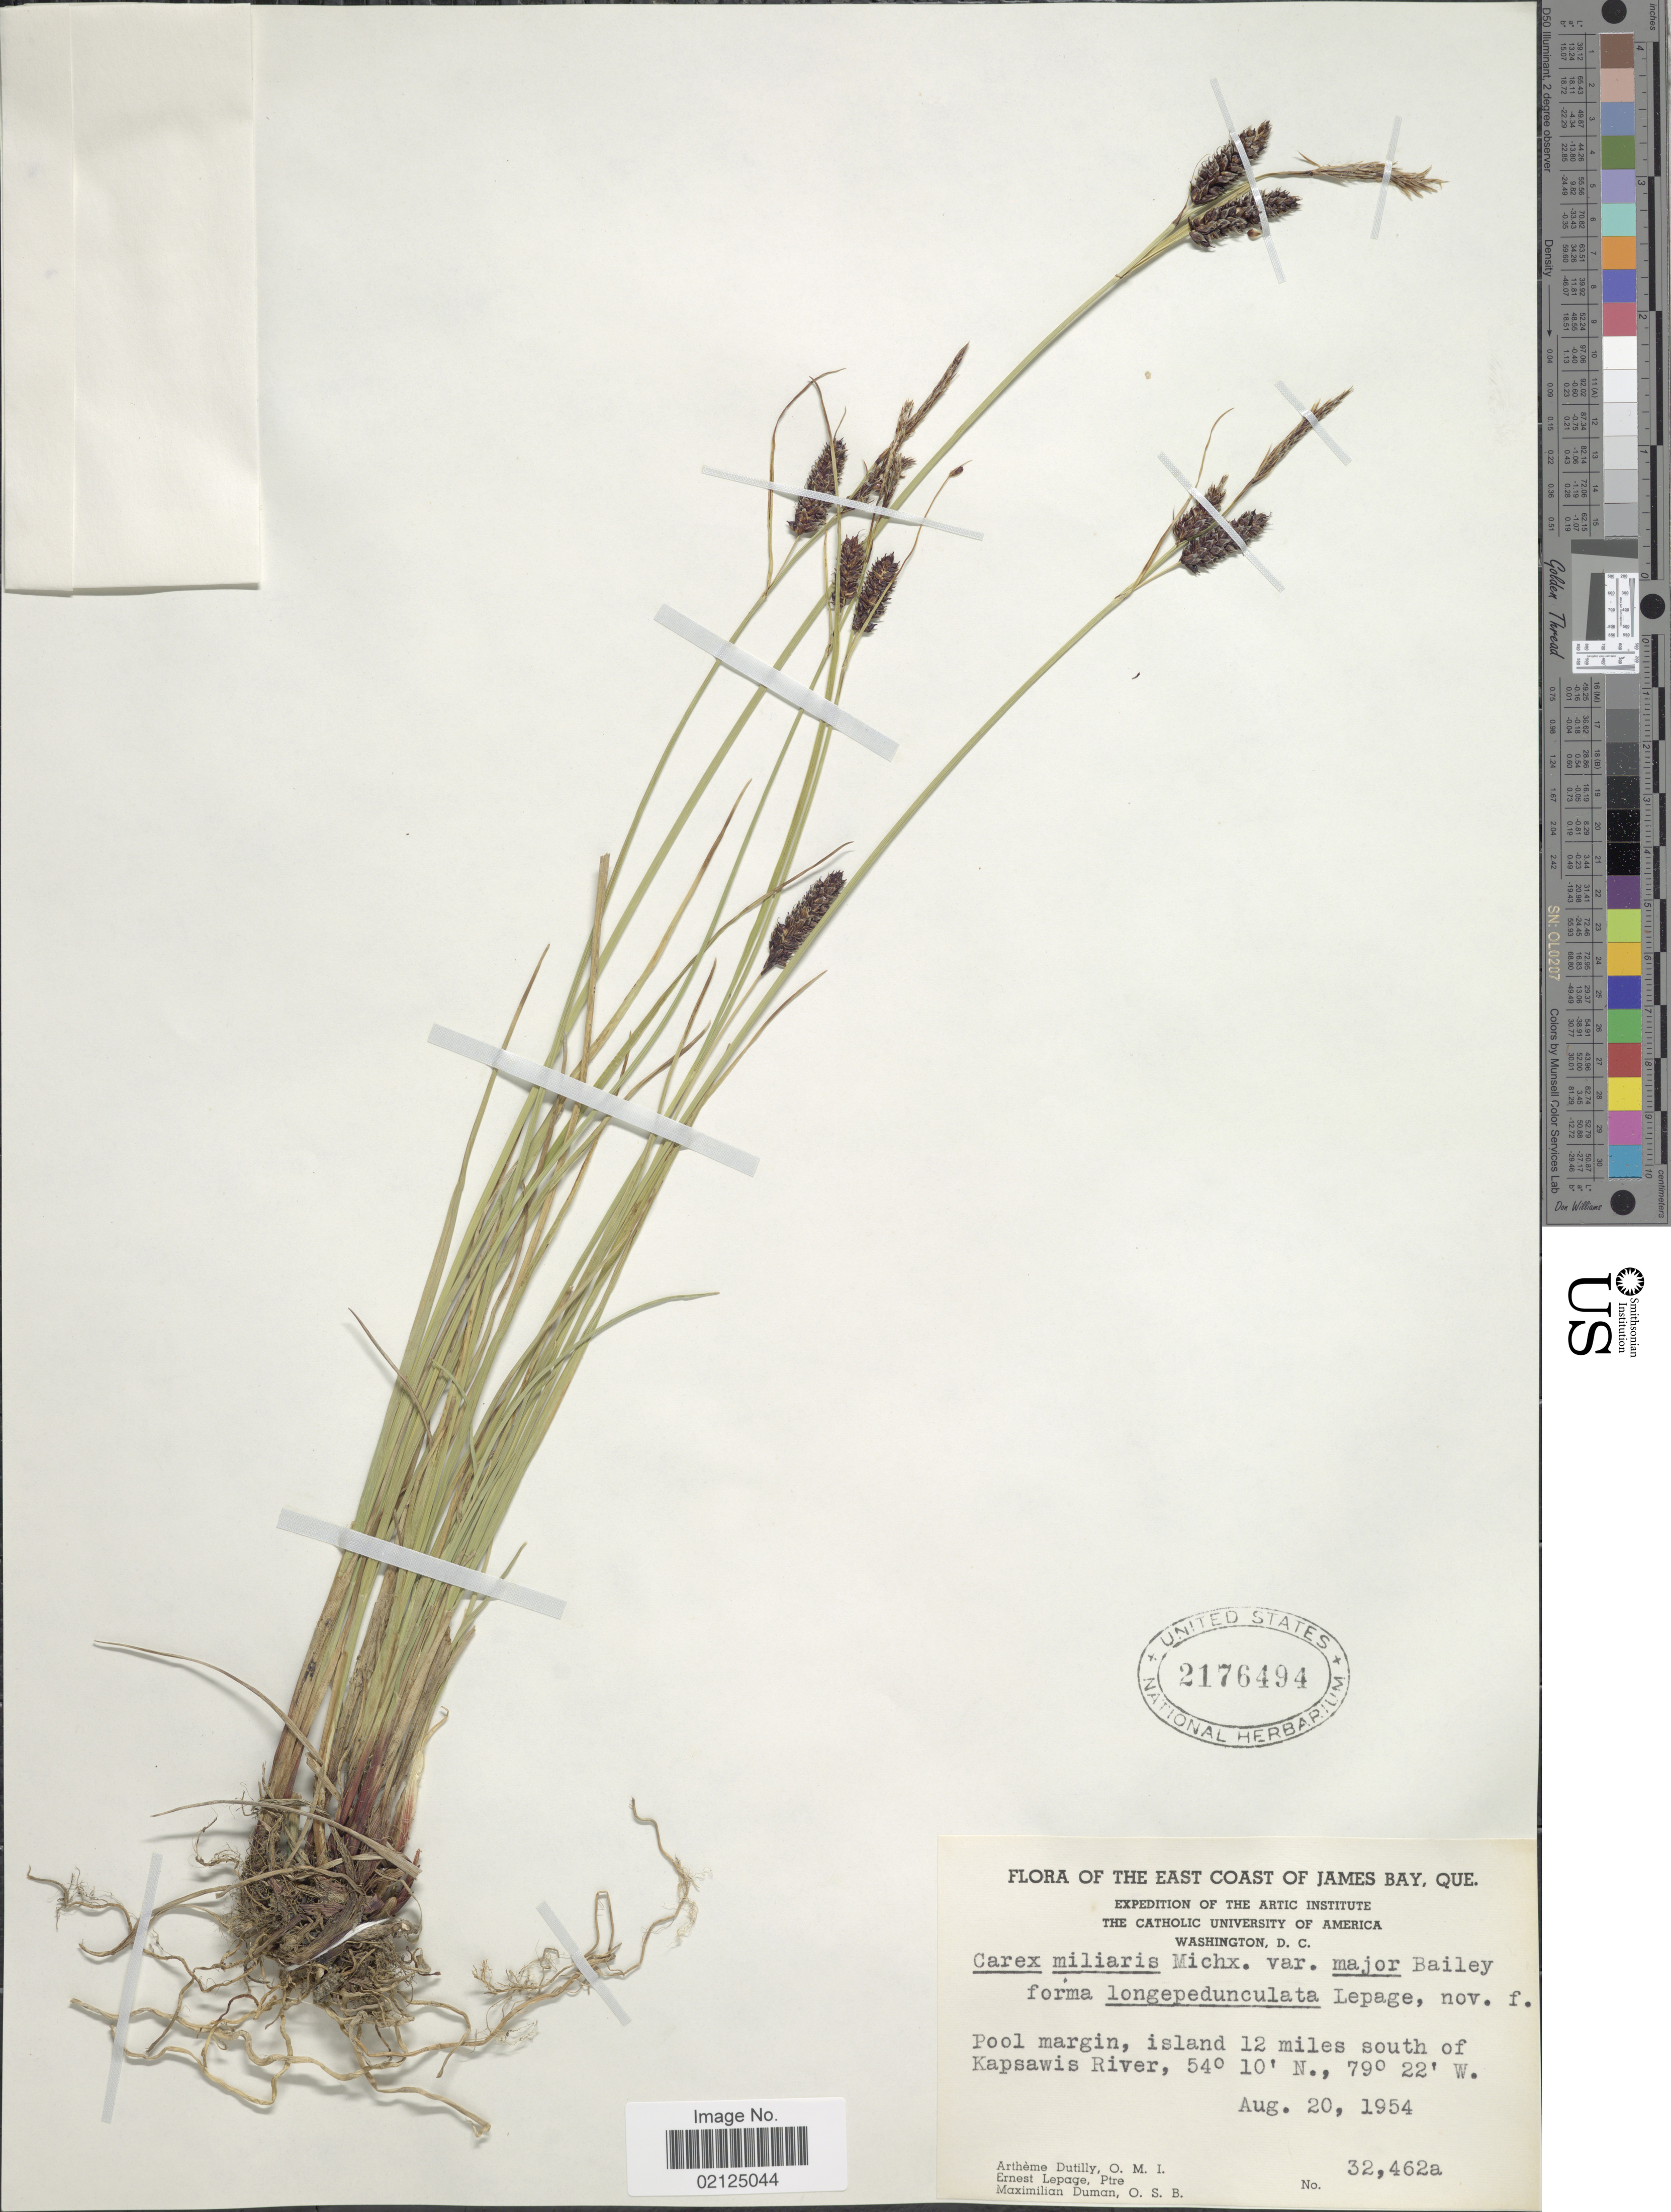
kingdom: Plantae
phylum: Tracheophyta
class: Liliopsida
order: Poales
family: Cyperaceae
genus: Carex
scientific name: Carex miliaris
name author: Michx.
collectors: A. Dutilly, E. Lepage & M. Duman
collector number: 32462a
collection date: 1954-08-20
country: Canada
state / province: Quebec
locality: The East Coast of James Bay, island 12 miles south of Kapsawis River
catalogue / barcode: US 2176494